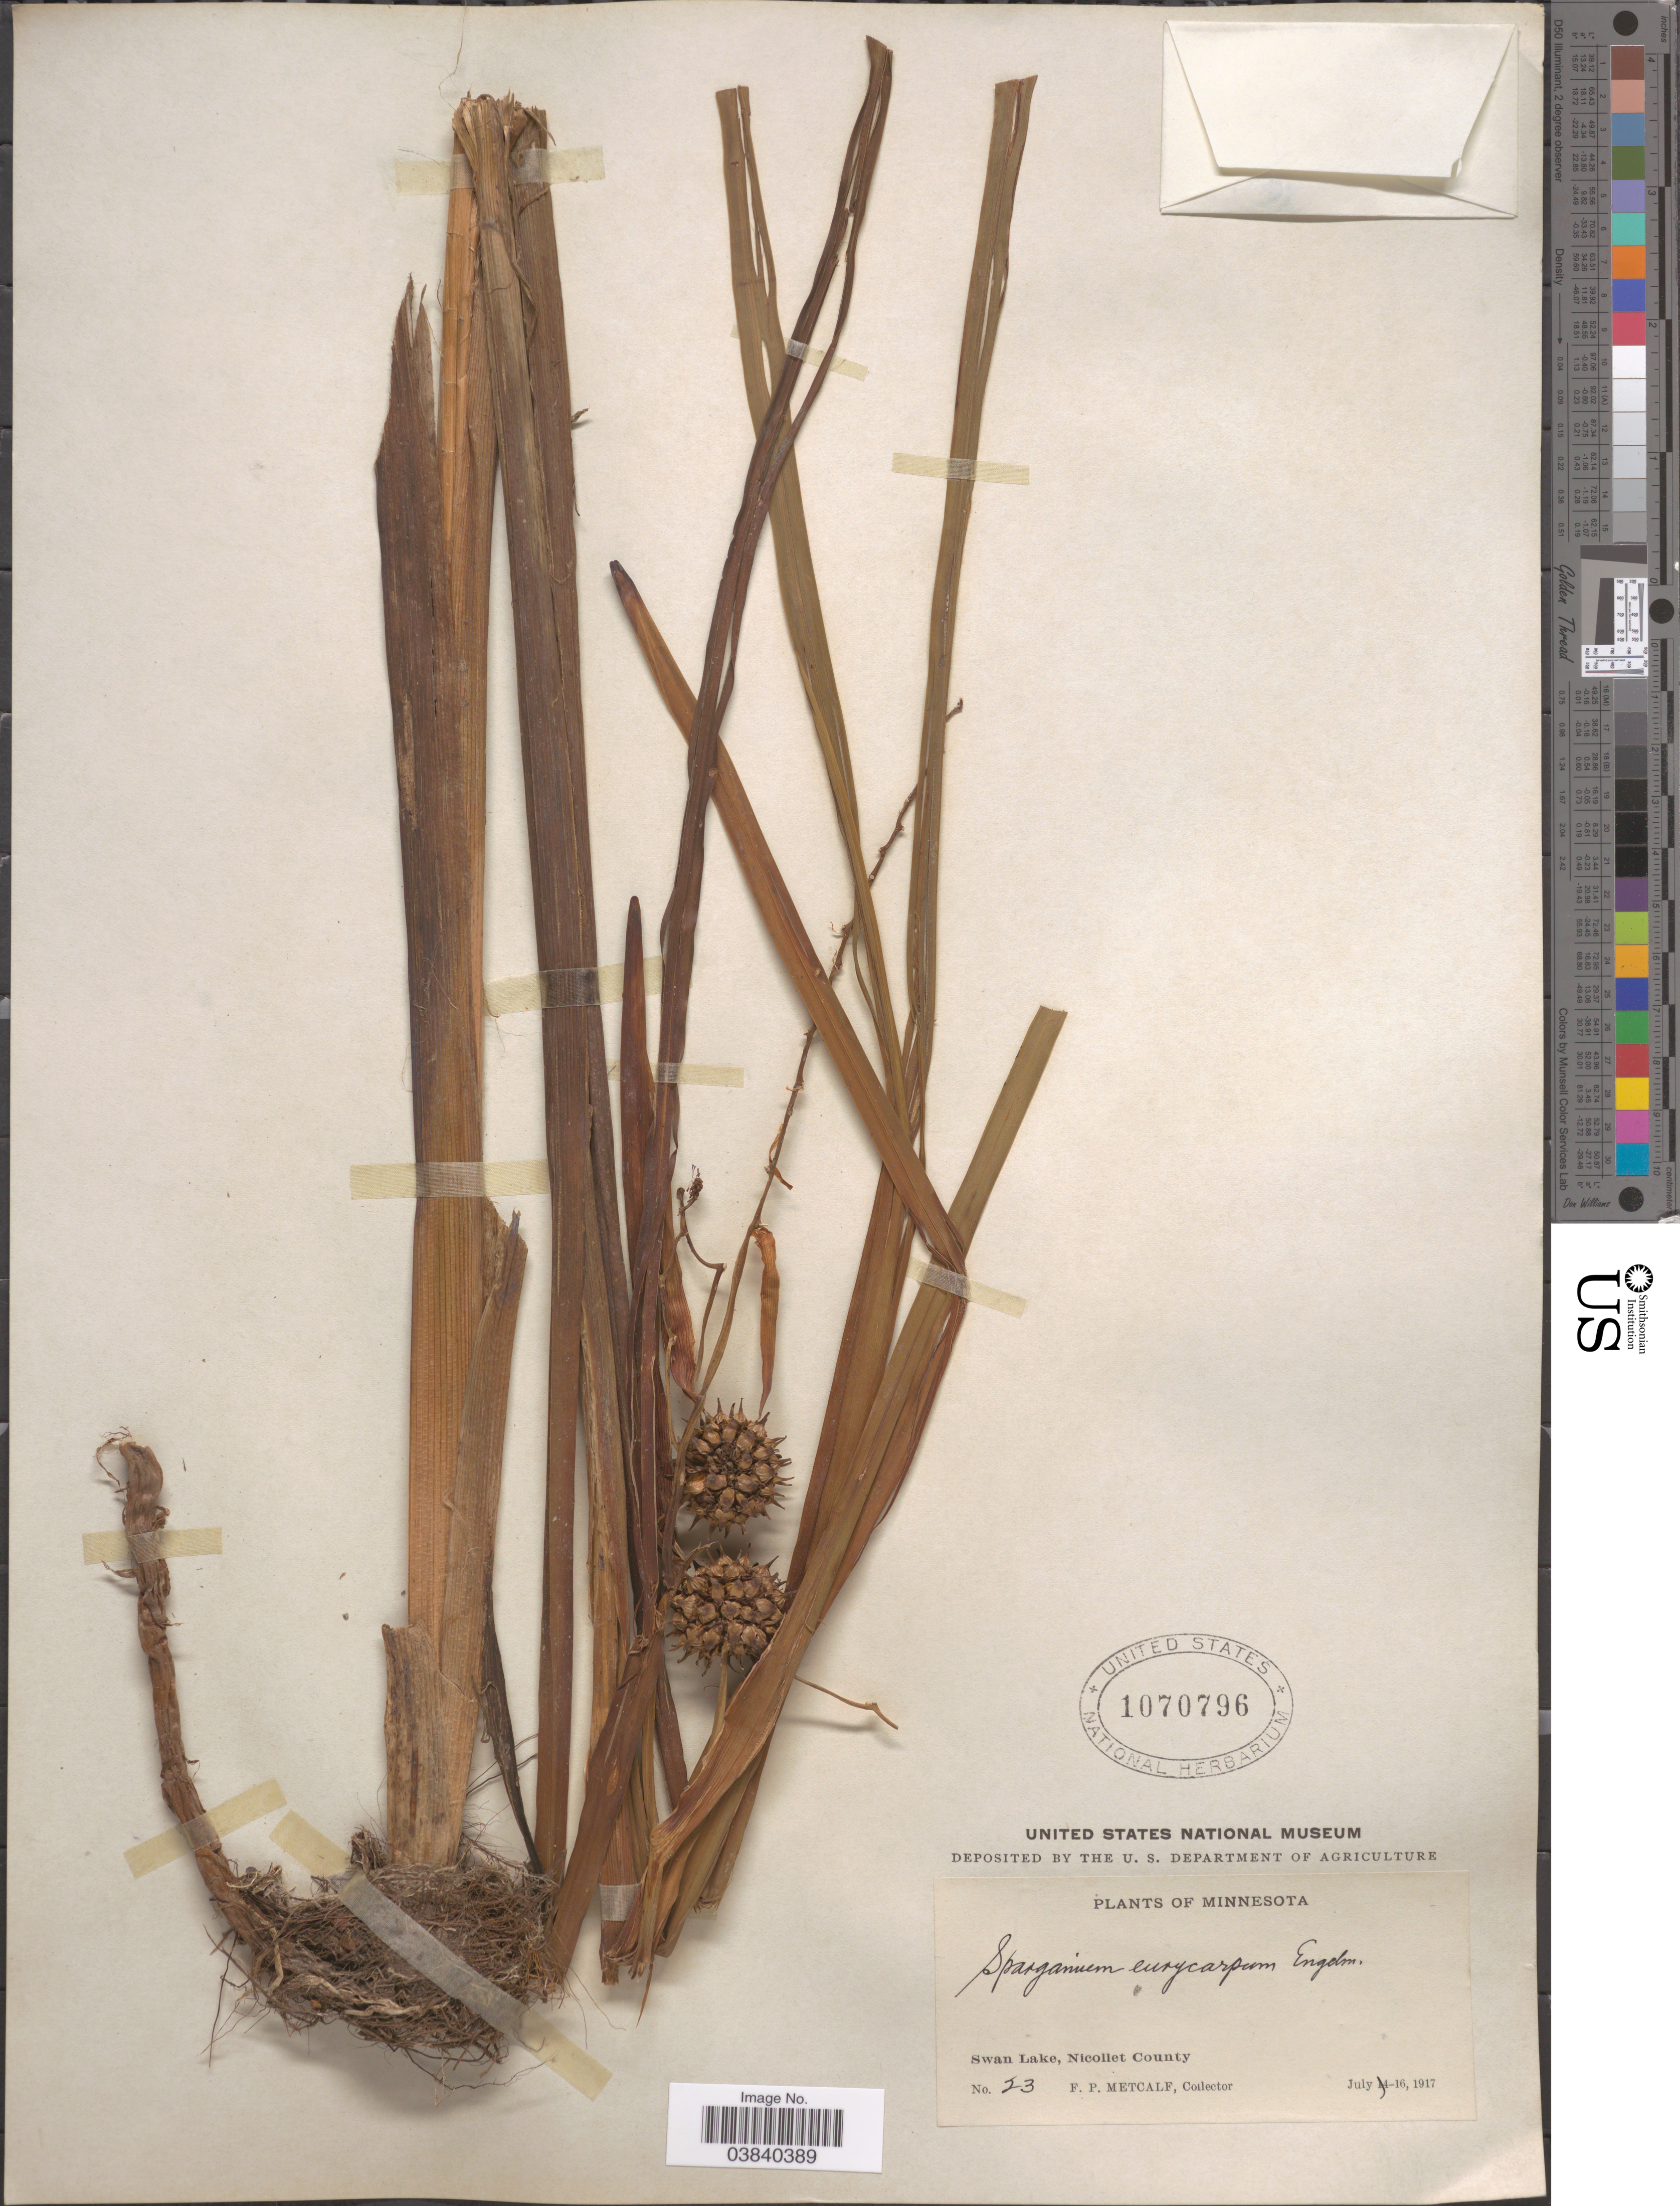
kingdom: Plantae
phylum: Tracheophyta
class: Liliopsida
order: Poales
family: Typhaceae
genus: Sparganium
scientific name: Sparganium eurycarpum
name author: Engelm.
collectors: F. Metcalf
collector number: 23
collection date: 1917-07-16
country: United States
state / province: Minnesota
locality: Swan Lake, Nicollet County.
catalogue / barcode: US 1070796